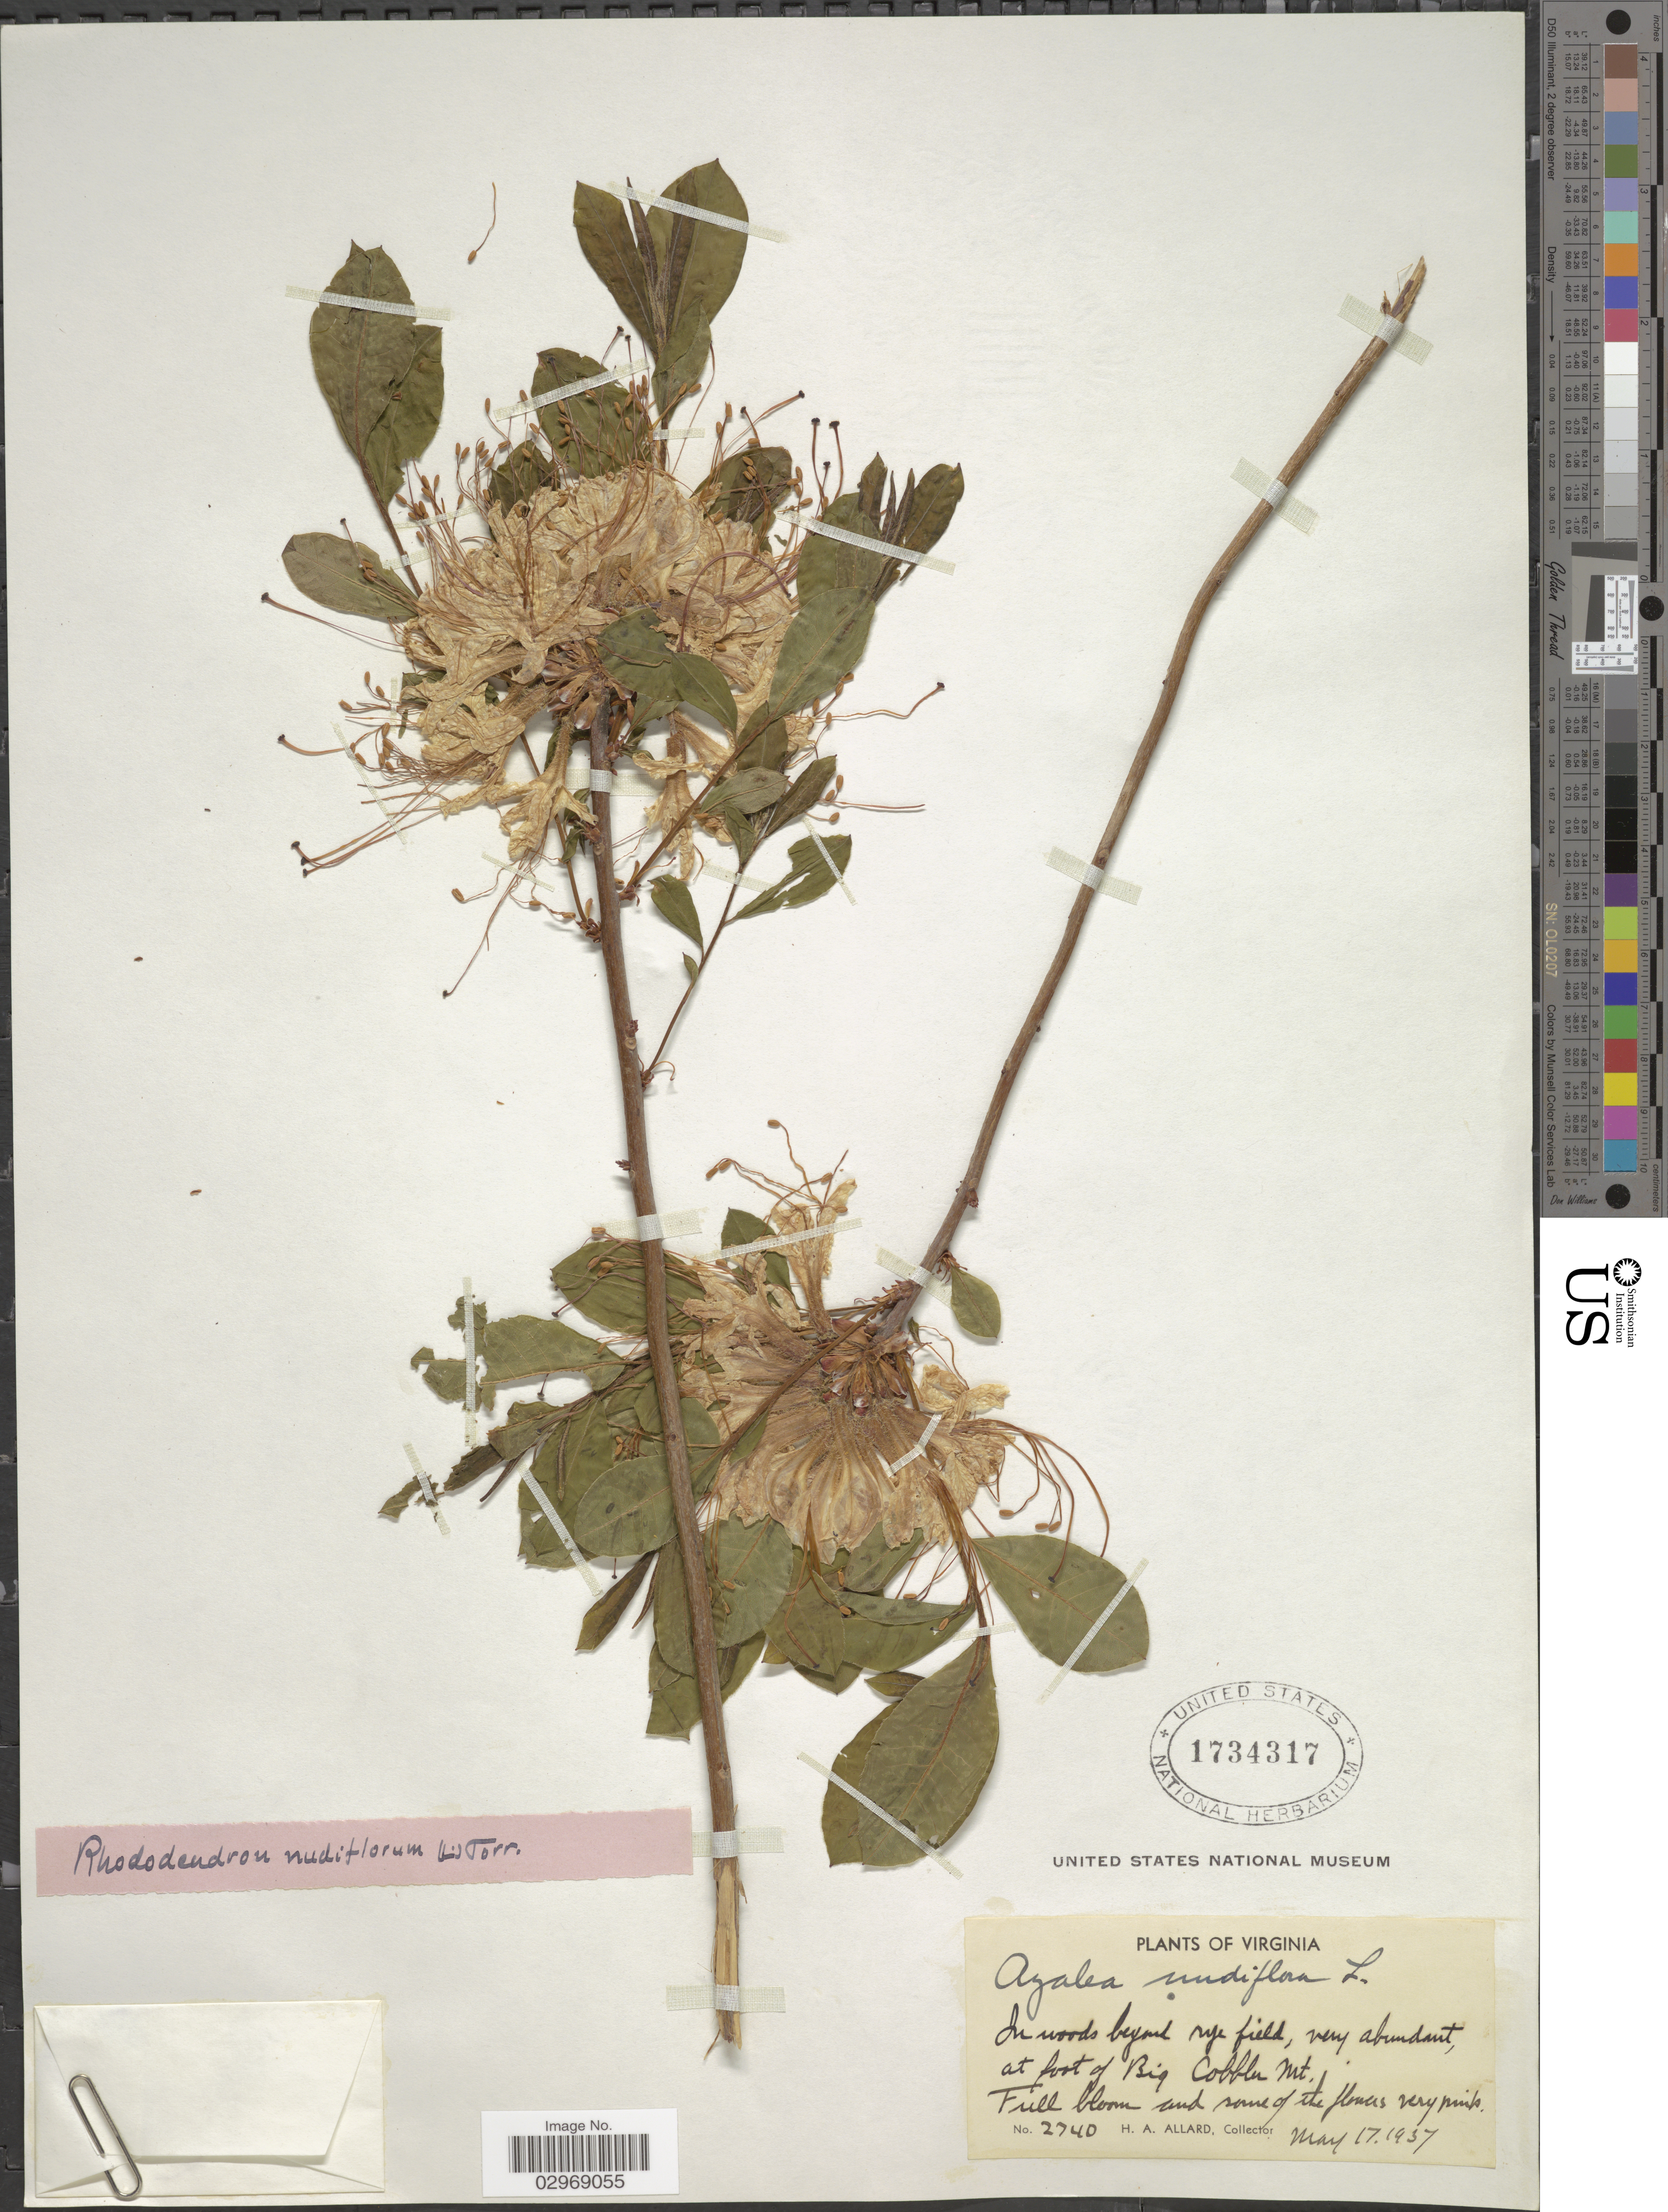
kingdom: Plantae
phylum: Tracheophyta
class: Magnoliopsida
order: Ericales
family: Ericaceae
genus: Rhododendron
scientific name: Rhododendron nudiflorum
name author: Torr.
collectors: H. A. Allard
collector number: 2740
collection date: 1937-05-17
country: United States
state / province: Virginia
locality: In woods beyond rye field, very abundant, at foot of Big Cobbler Mt.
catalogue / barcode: US 1734317